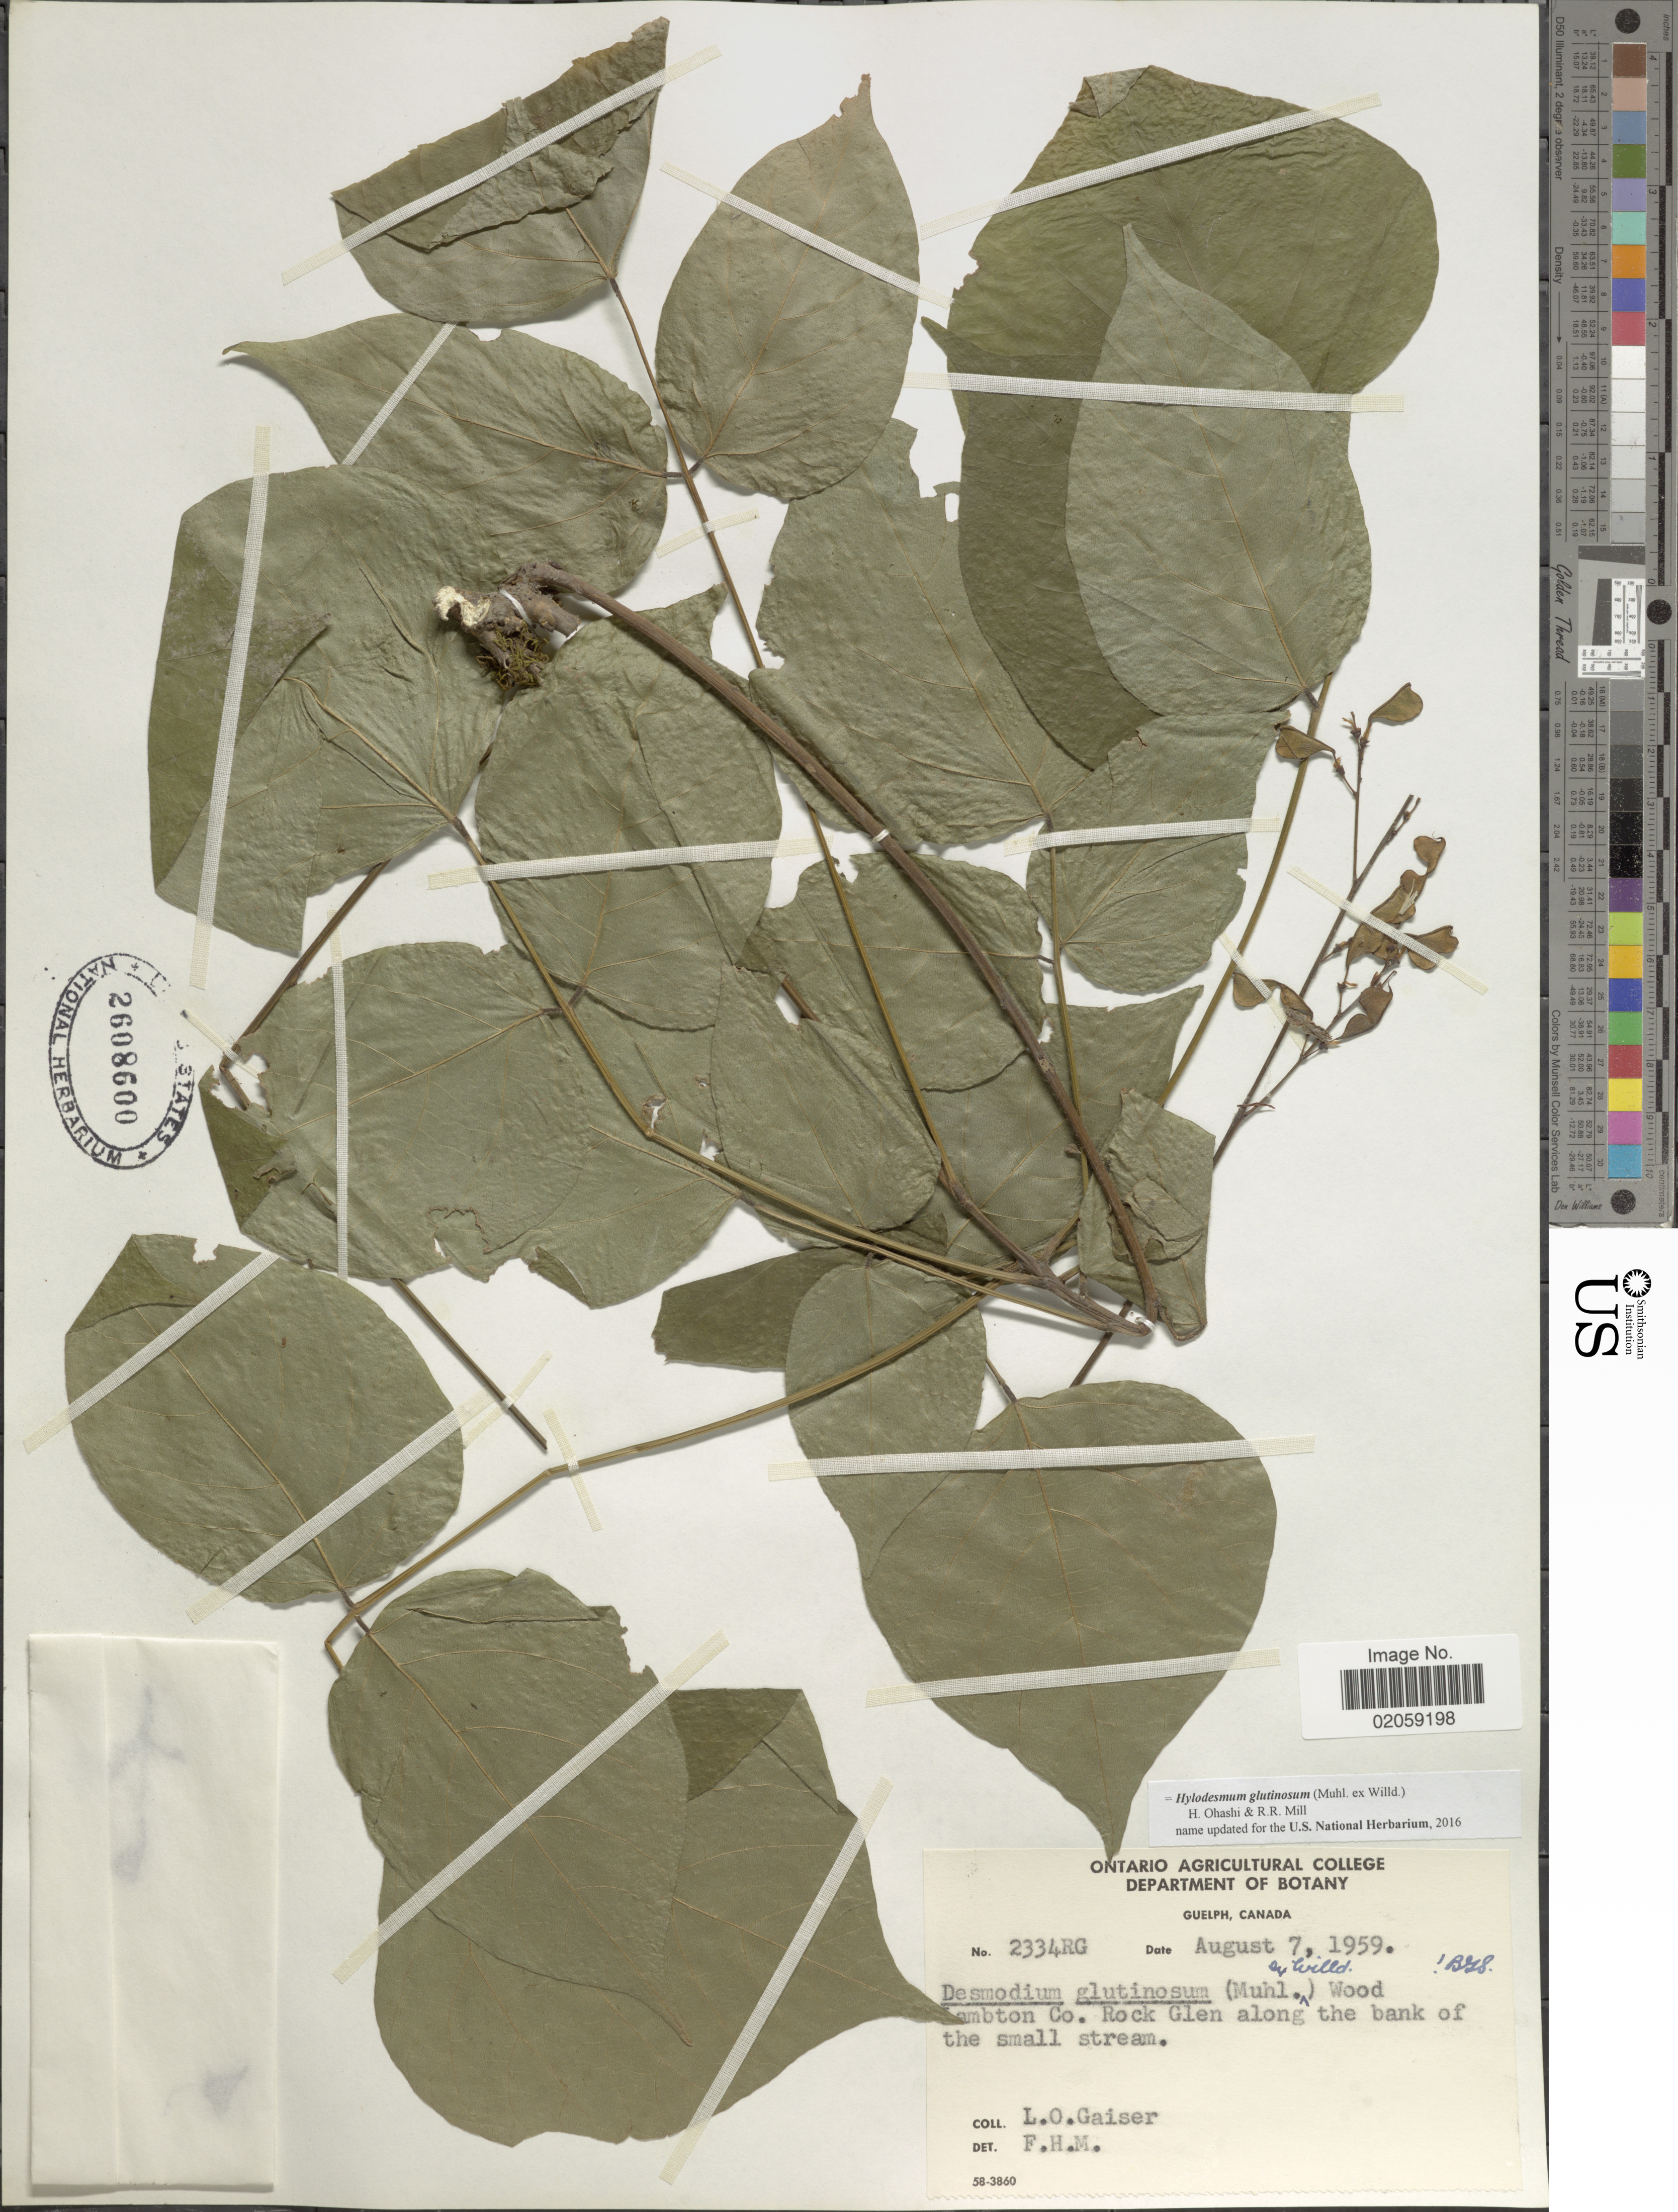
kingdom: Plantae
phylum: Tracheophyta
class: Magnoliopsida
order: Fabales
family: Fabaceae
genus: Hylodesmum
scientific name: Hylodesmum glutinosum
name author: (Muhl. ex Willd.) H. Ohashi & R.R. Mill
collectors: L. Gaiser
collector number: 2334RG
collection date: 1959-08-07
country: Canada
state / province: Ontario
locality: Lambton Co., Rock Glen at the top of the small stream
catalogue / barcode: US 2608600